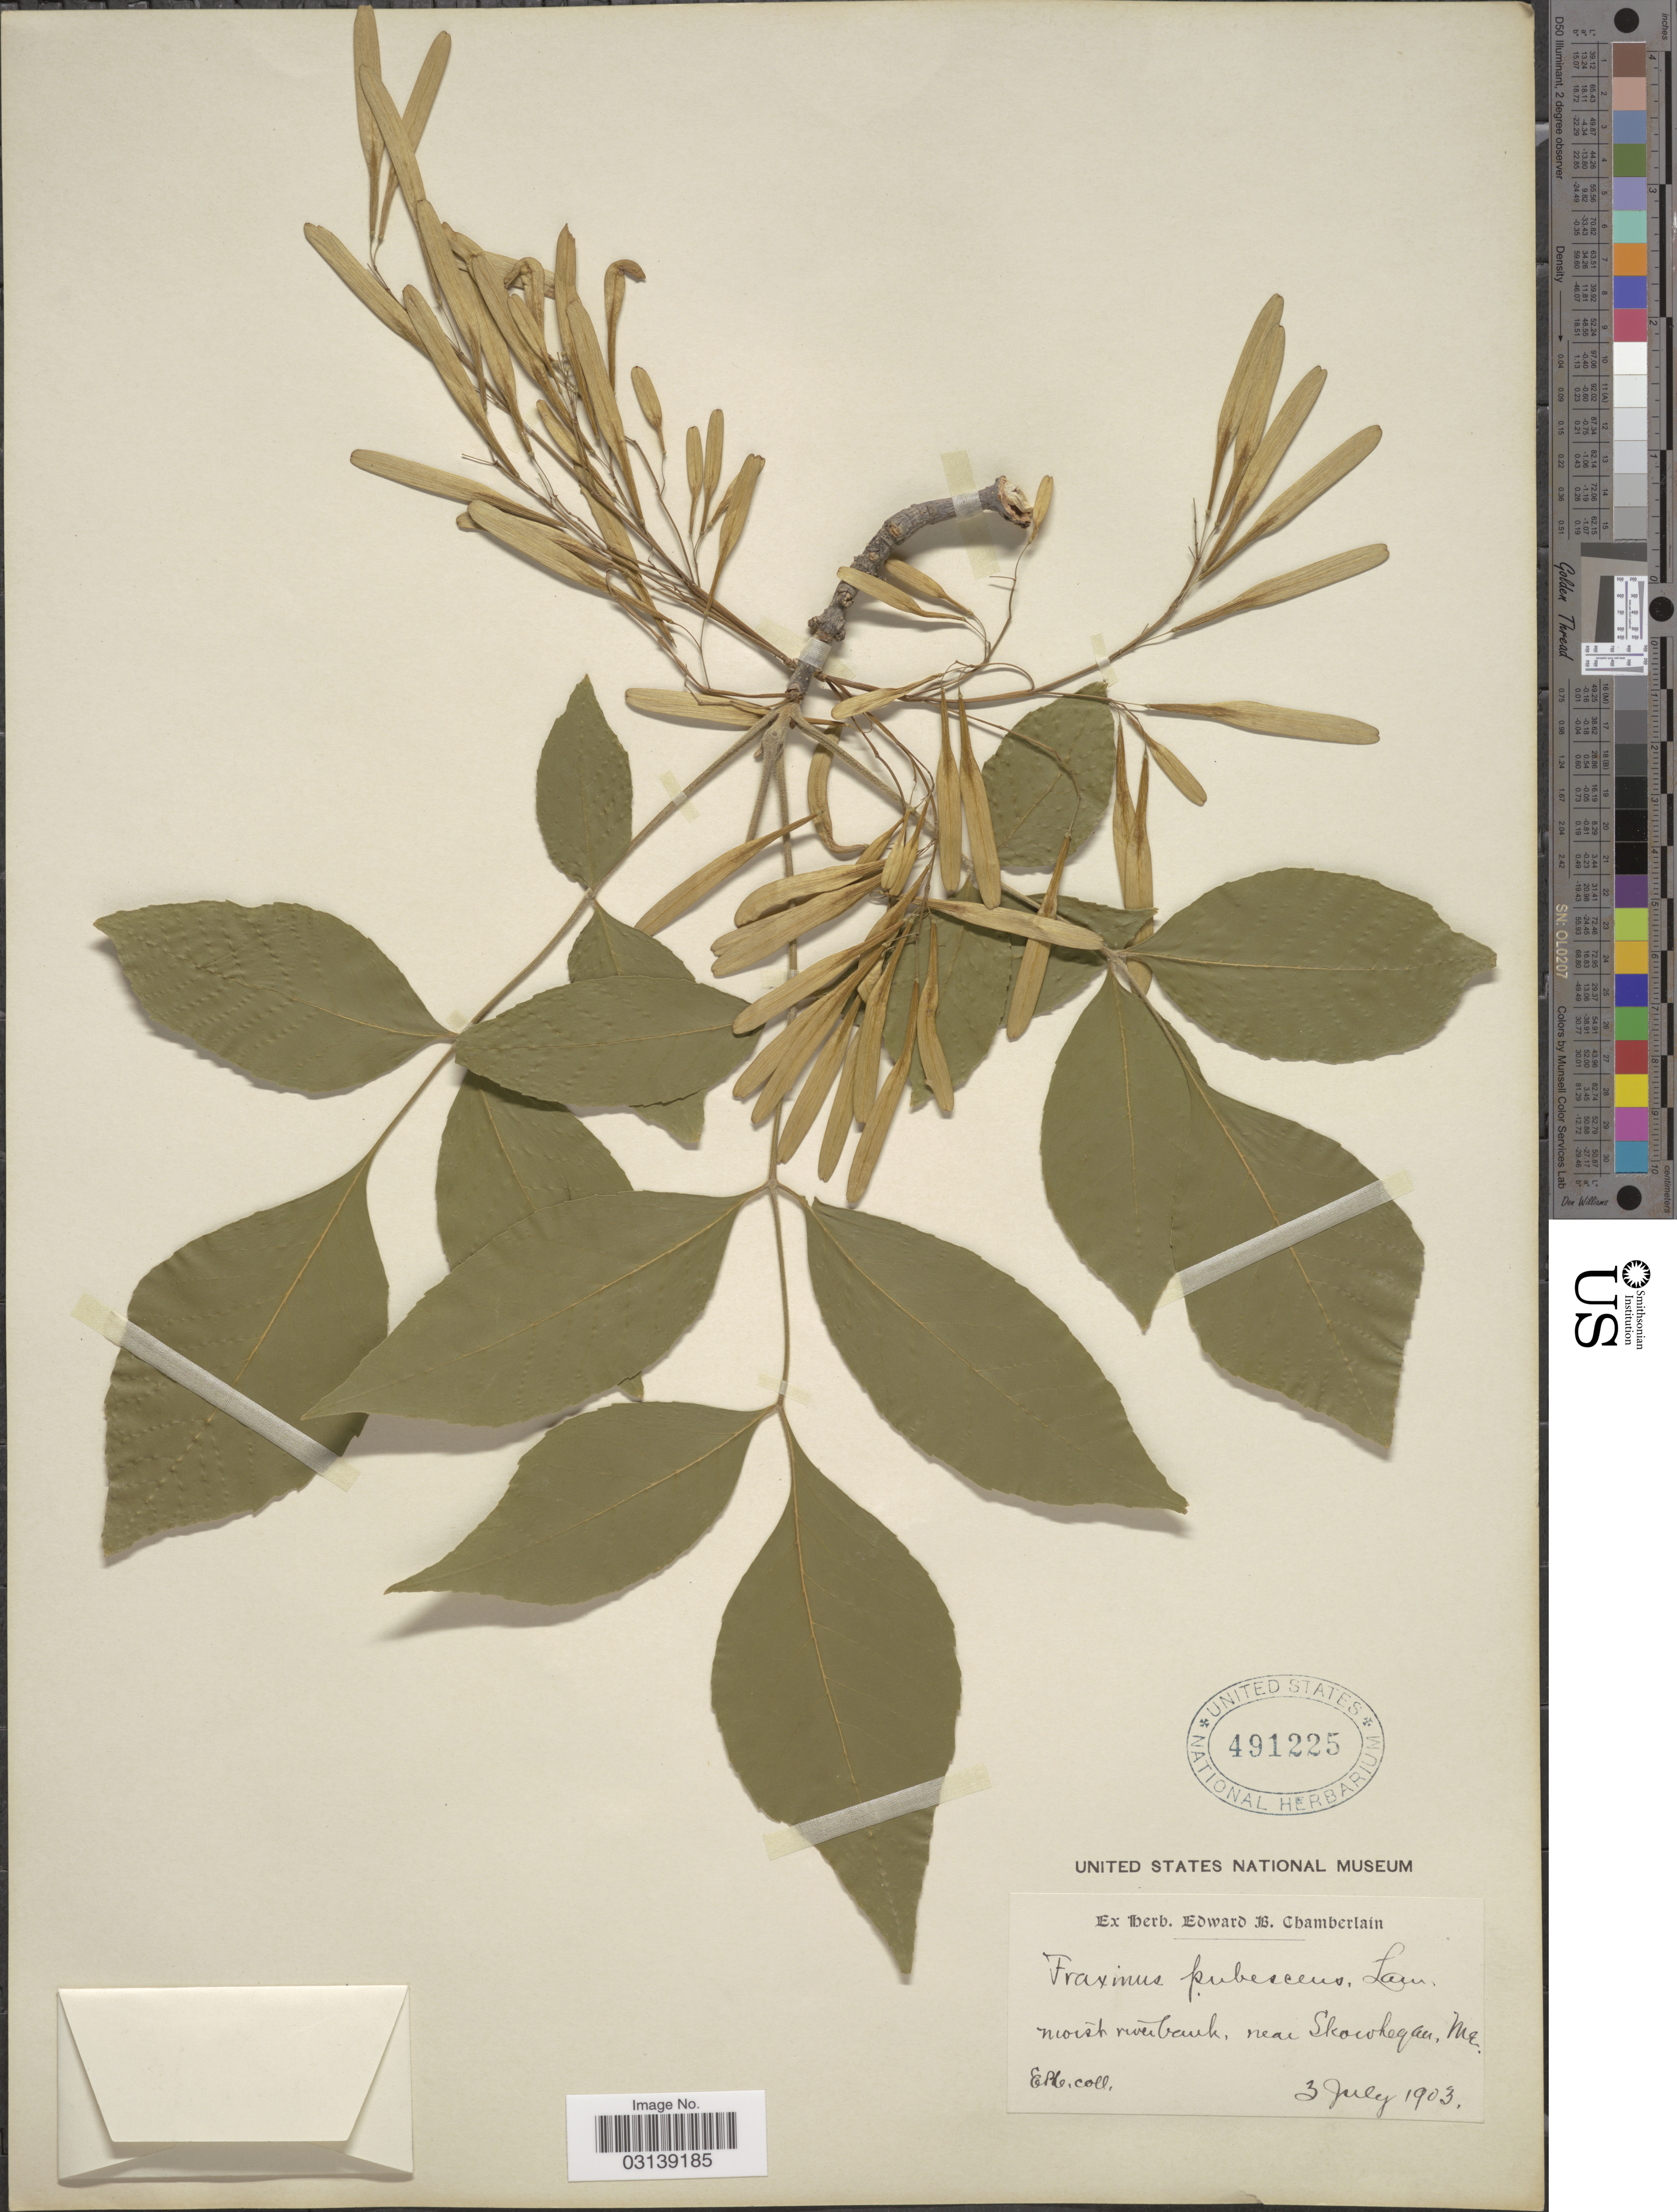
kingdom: Plantae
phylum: Tracheophyta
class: Magnoliopsida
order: Lamiales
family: Oleaceae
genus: Fraxinus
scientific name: Fraxinus pennsylvanica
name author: Marshall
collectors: E. Chamberlain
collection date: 1903-07-03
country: United States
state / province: Maine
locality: Moist river bank, near Skowhegan.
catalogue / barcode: US 491225